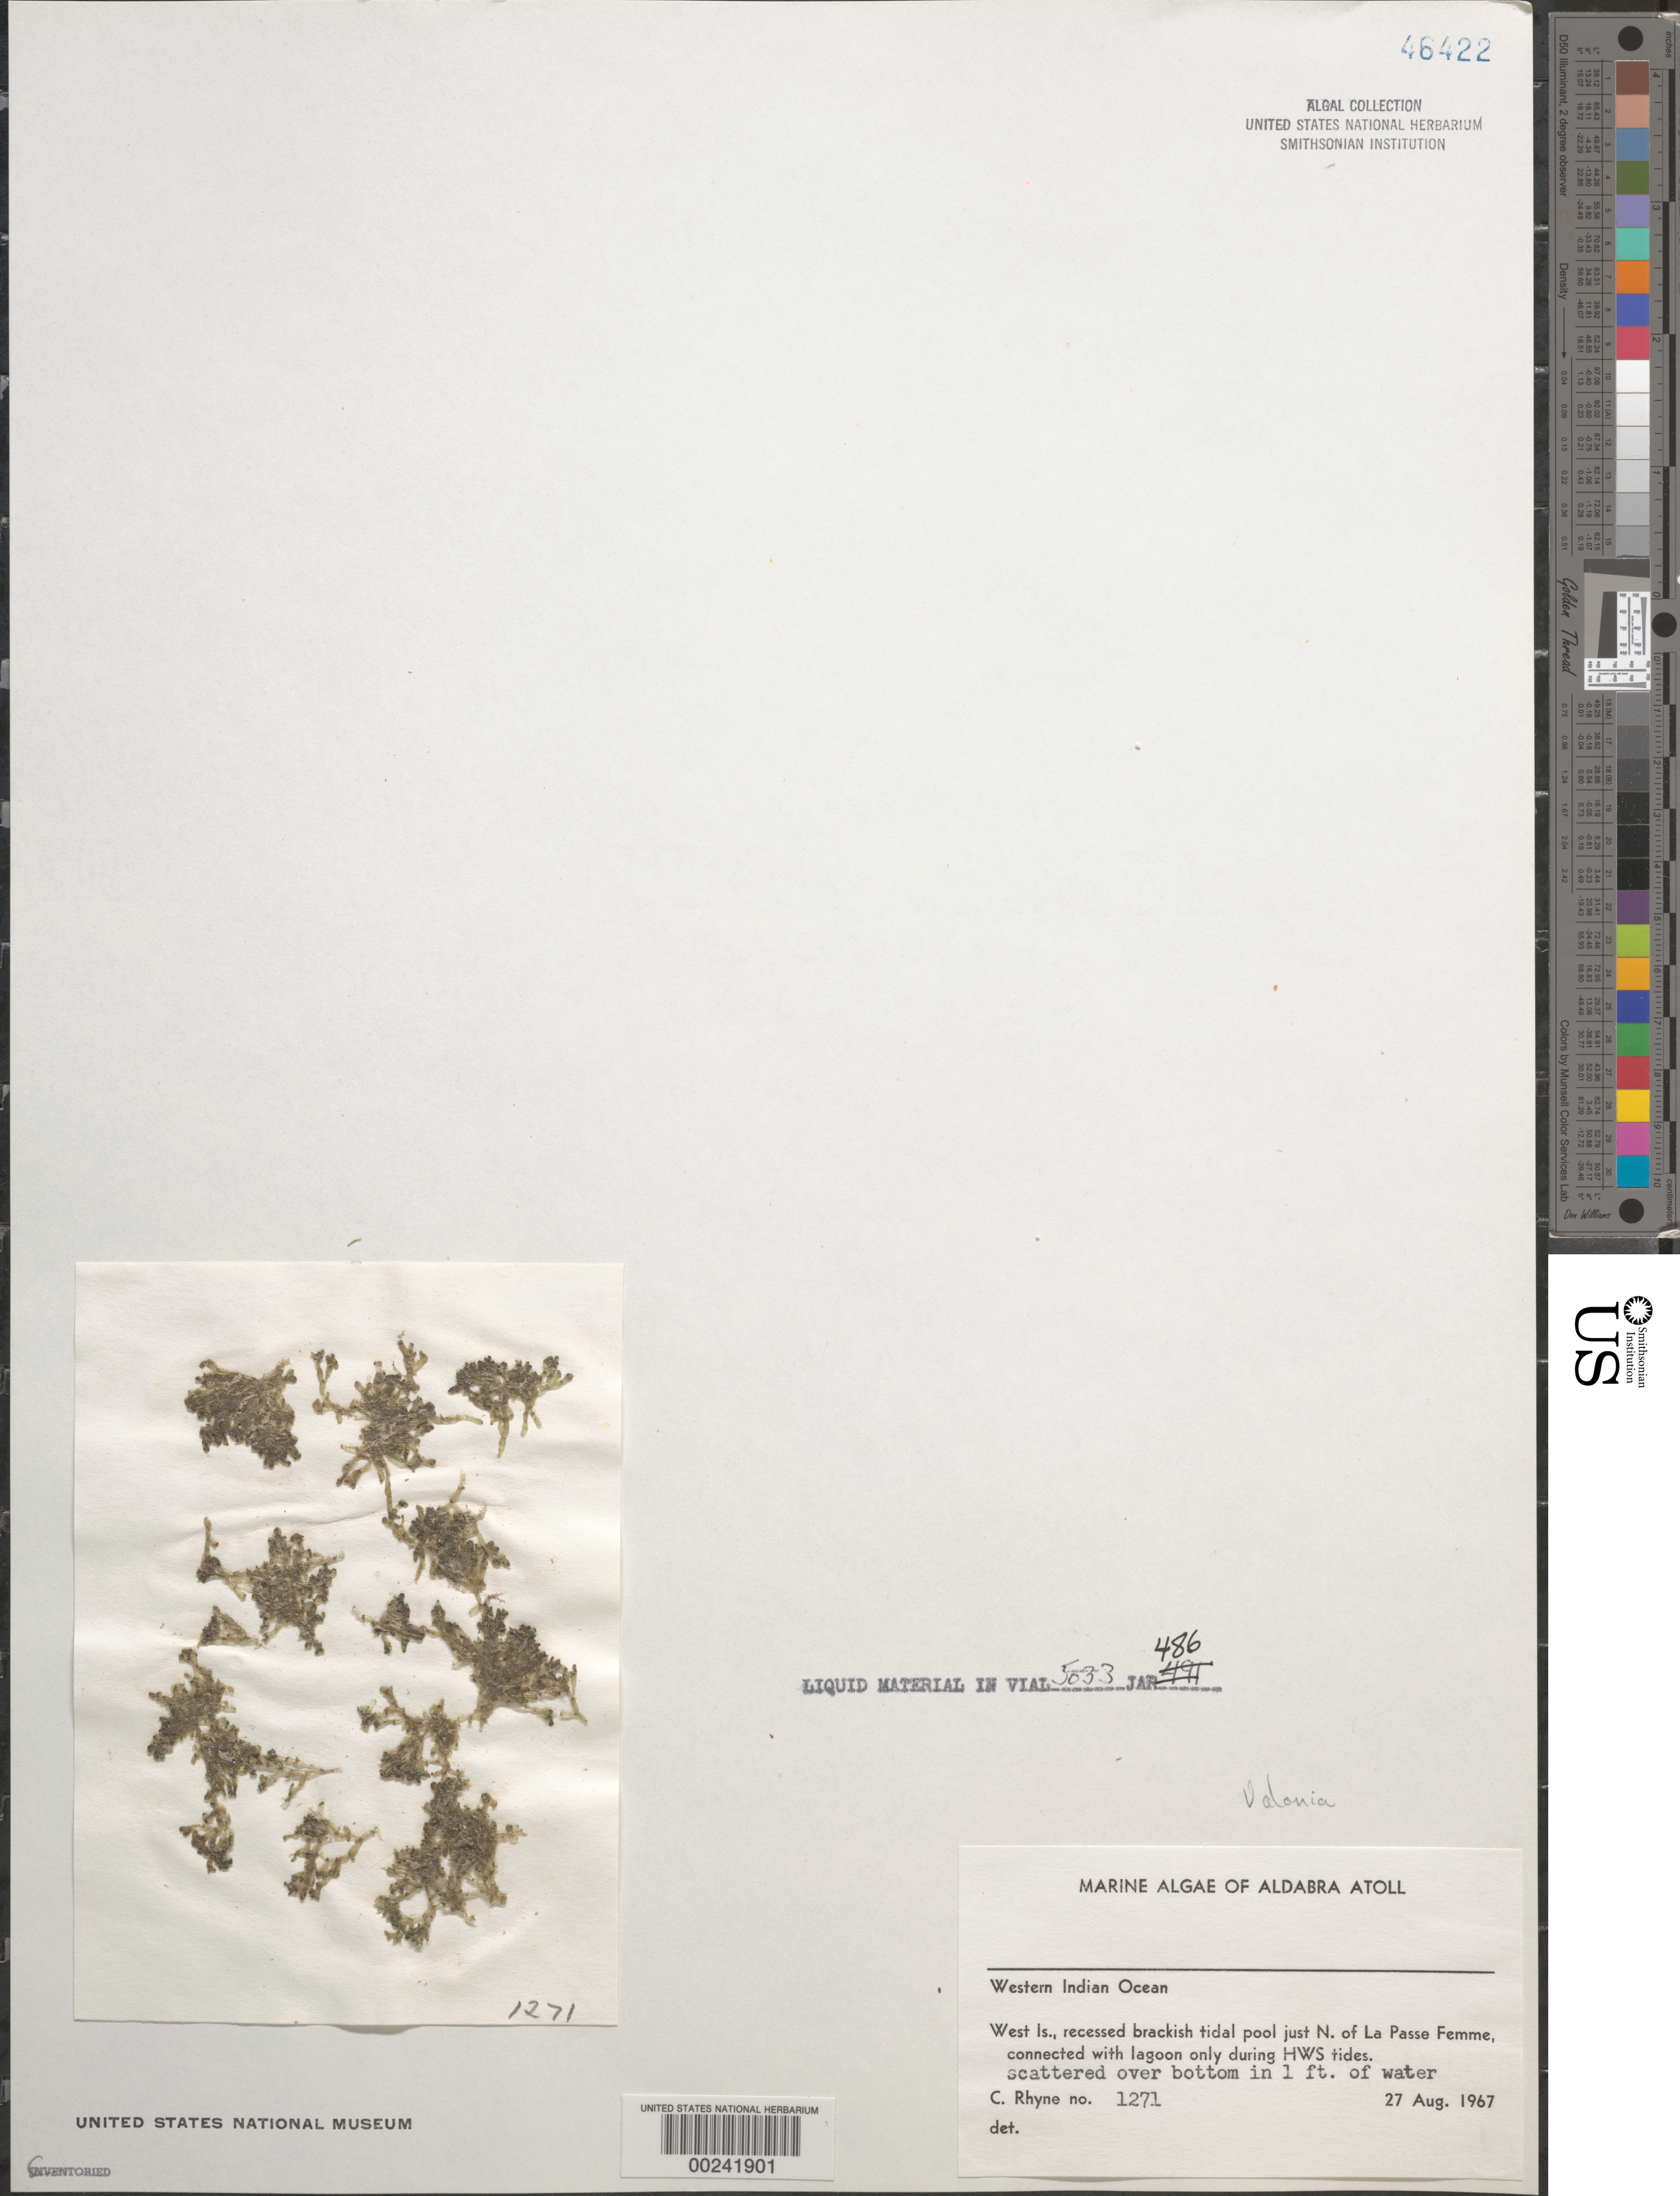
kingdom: Plantae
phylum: Chlorophyta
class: Ulvophyceae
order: Siphonocladales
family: Valoniaceae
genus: Valonia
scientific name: Valonia sp.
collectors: C. Rhyne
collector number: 1271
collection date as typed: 27 Aug 1967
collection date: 1967-08-27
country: Seychelles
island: Aldabra Atoll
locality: West Islet, Just north of La Passe Femme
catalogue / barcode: US 46422